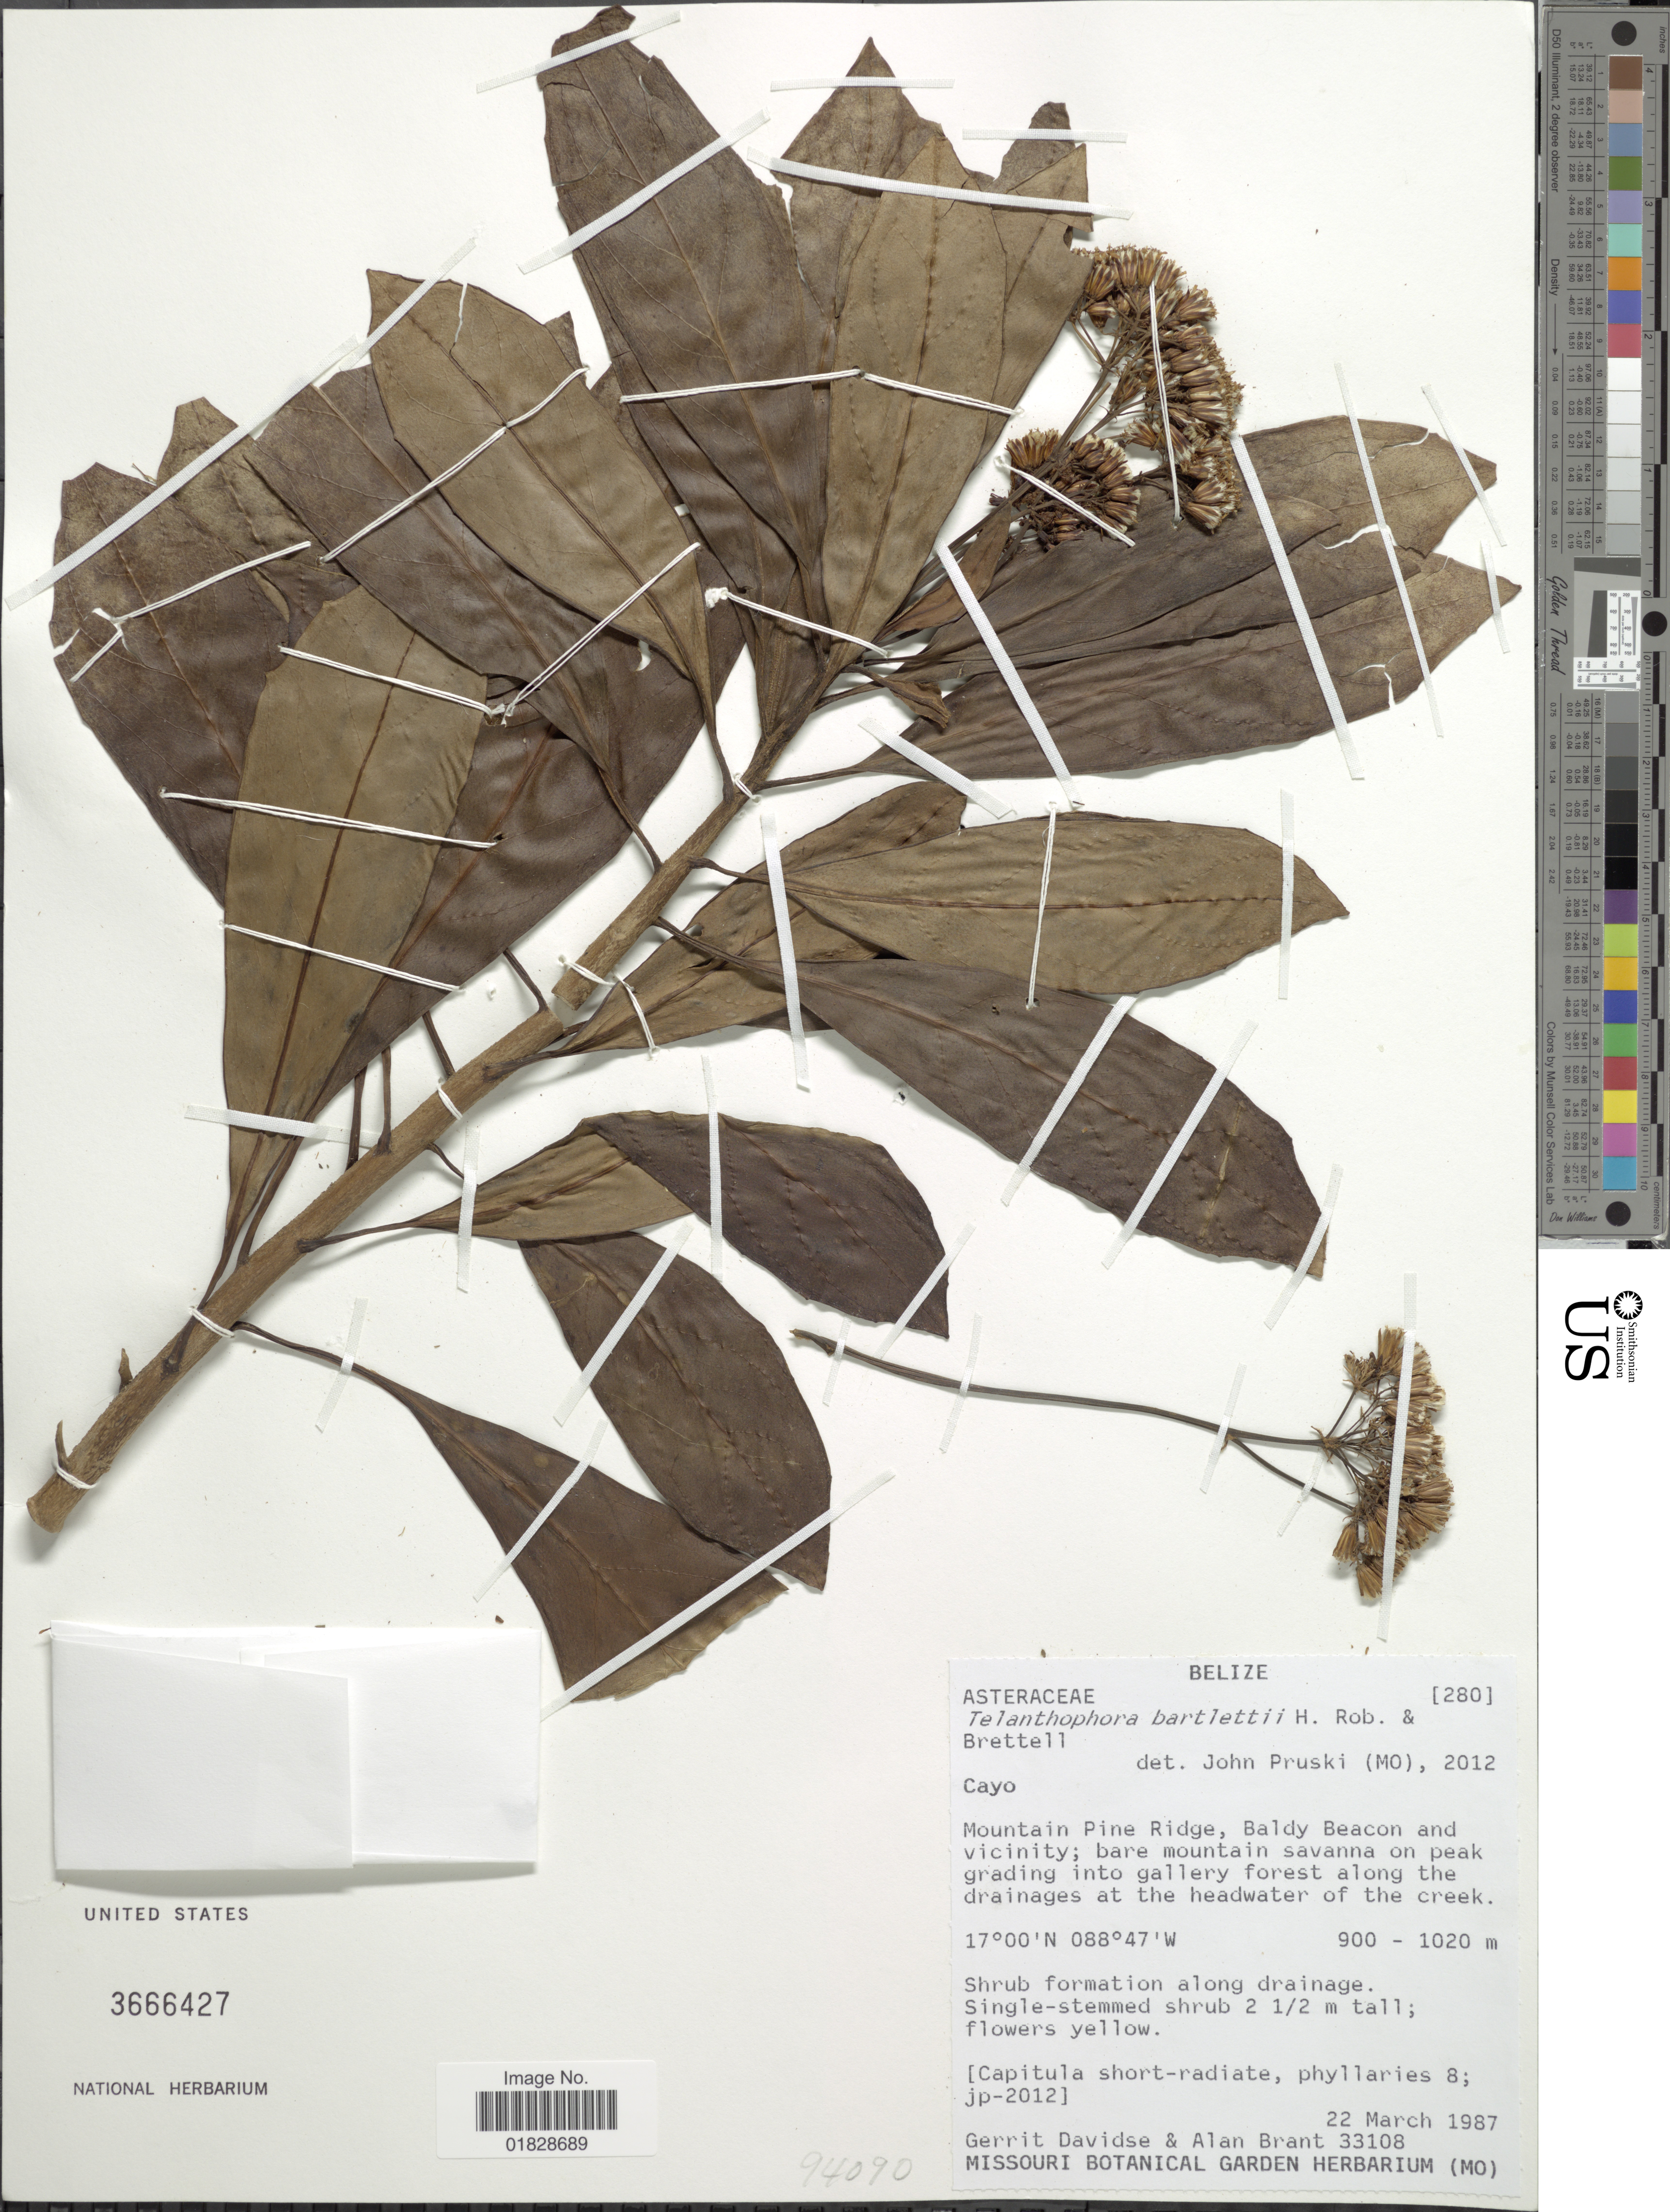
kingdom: Plantae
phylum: Tracheophyta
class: Magnoliopsida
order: Asterales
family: Asteraceae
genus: Telanthophora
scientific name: Telanthophora bartlettii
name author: H. Rob. & Brettell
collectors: G. Davidse & A. Brant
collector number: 33108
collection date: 1987-03-22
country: Belize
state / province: Cayo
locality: Cayo. Mountain Pine Ridge, Baldy Beacon and vicinity; bare mountain savanna on peak grading into gallery forest along the drainages at the headwater of the creek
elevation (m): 900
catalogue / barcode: US 3666427